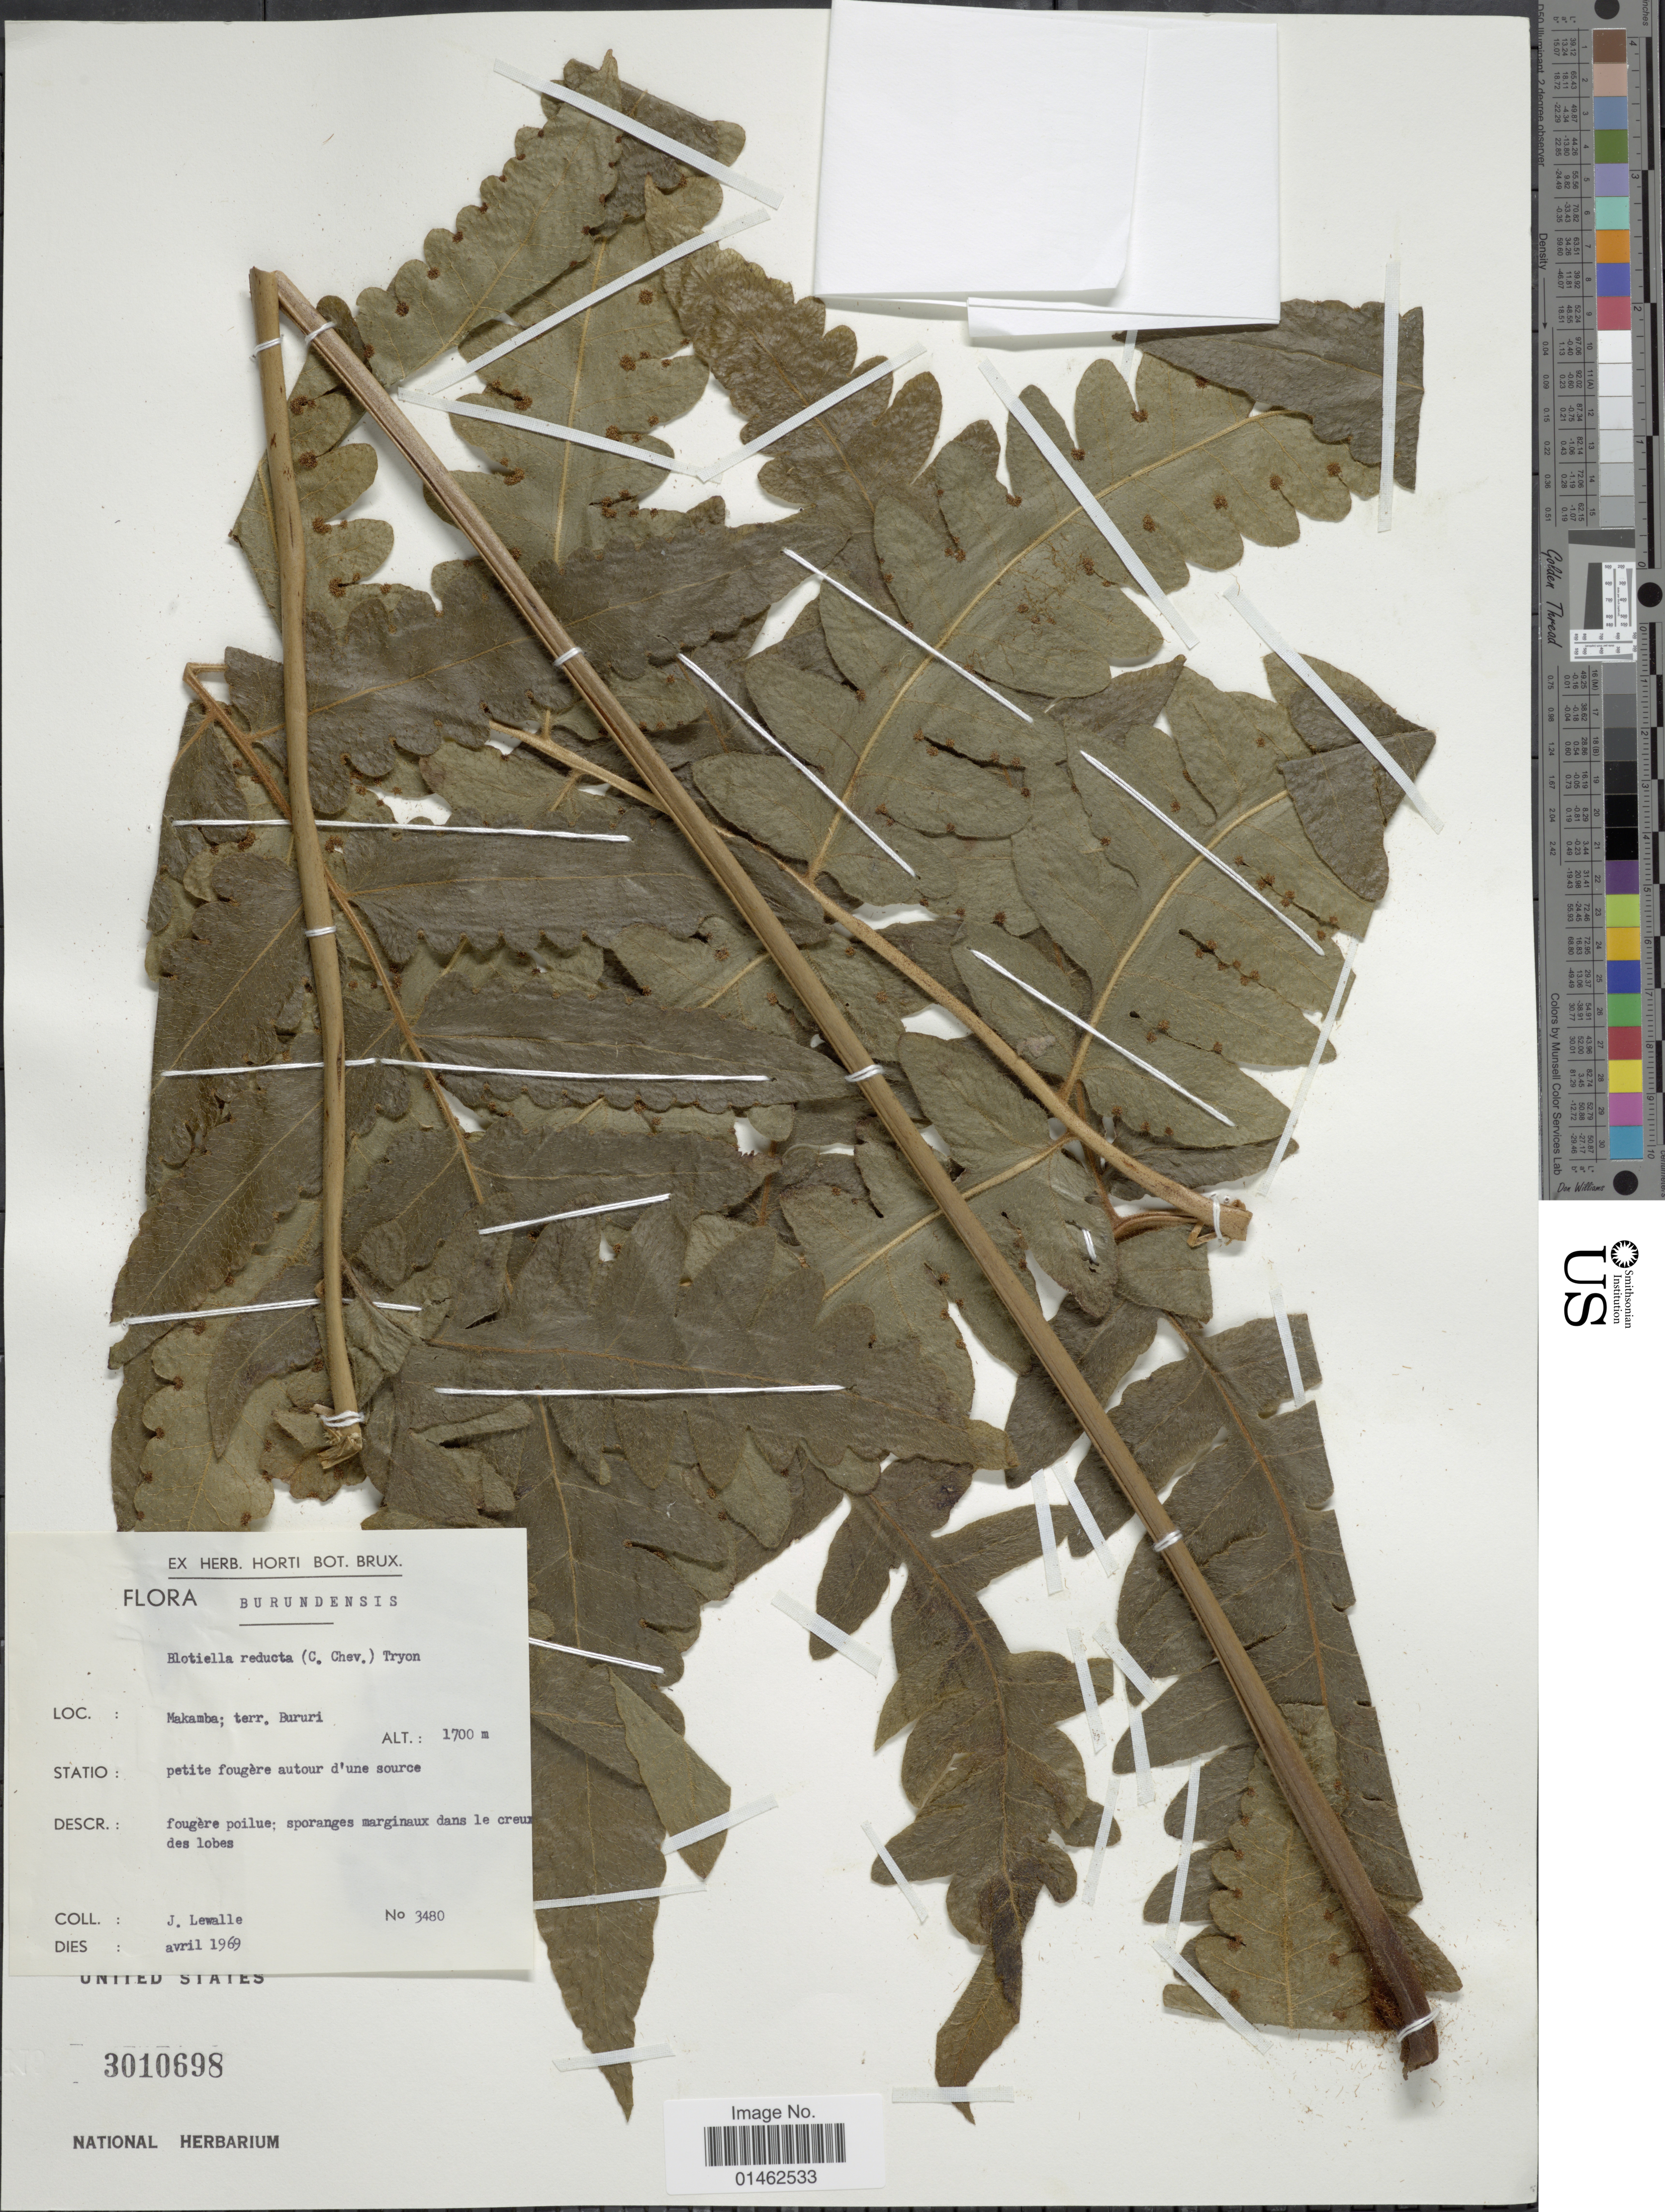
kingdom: Plantae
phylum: Tracheophyta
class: Polypodiopsida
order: Polypodiales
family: Dennstaedtiaceae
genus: Blotiella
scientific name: Blotiella reducta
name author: (C. Chr.) R.M. Tryon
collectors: J. Lewalle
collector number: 3480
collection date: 1969-04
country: Burundi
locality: Makamba; terr. Bururi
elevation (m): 1700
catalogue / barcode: US 3010698